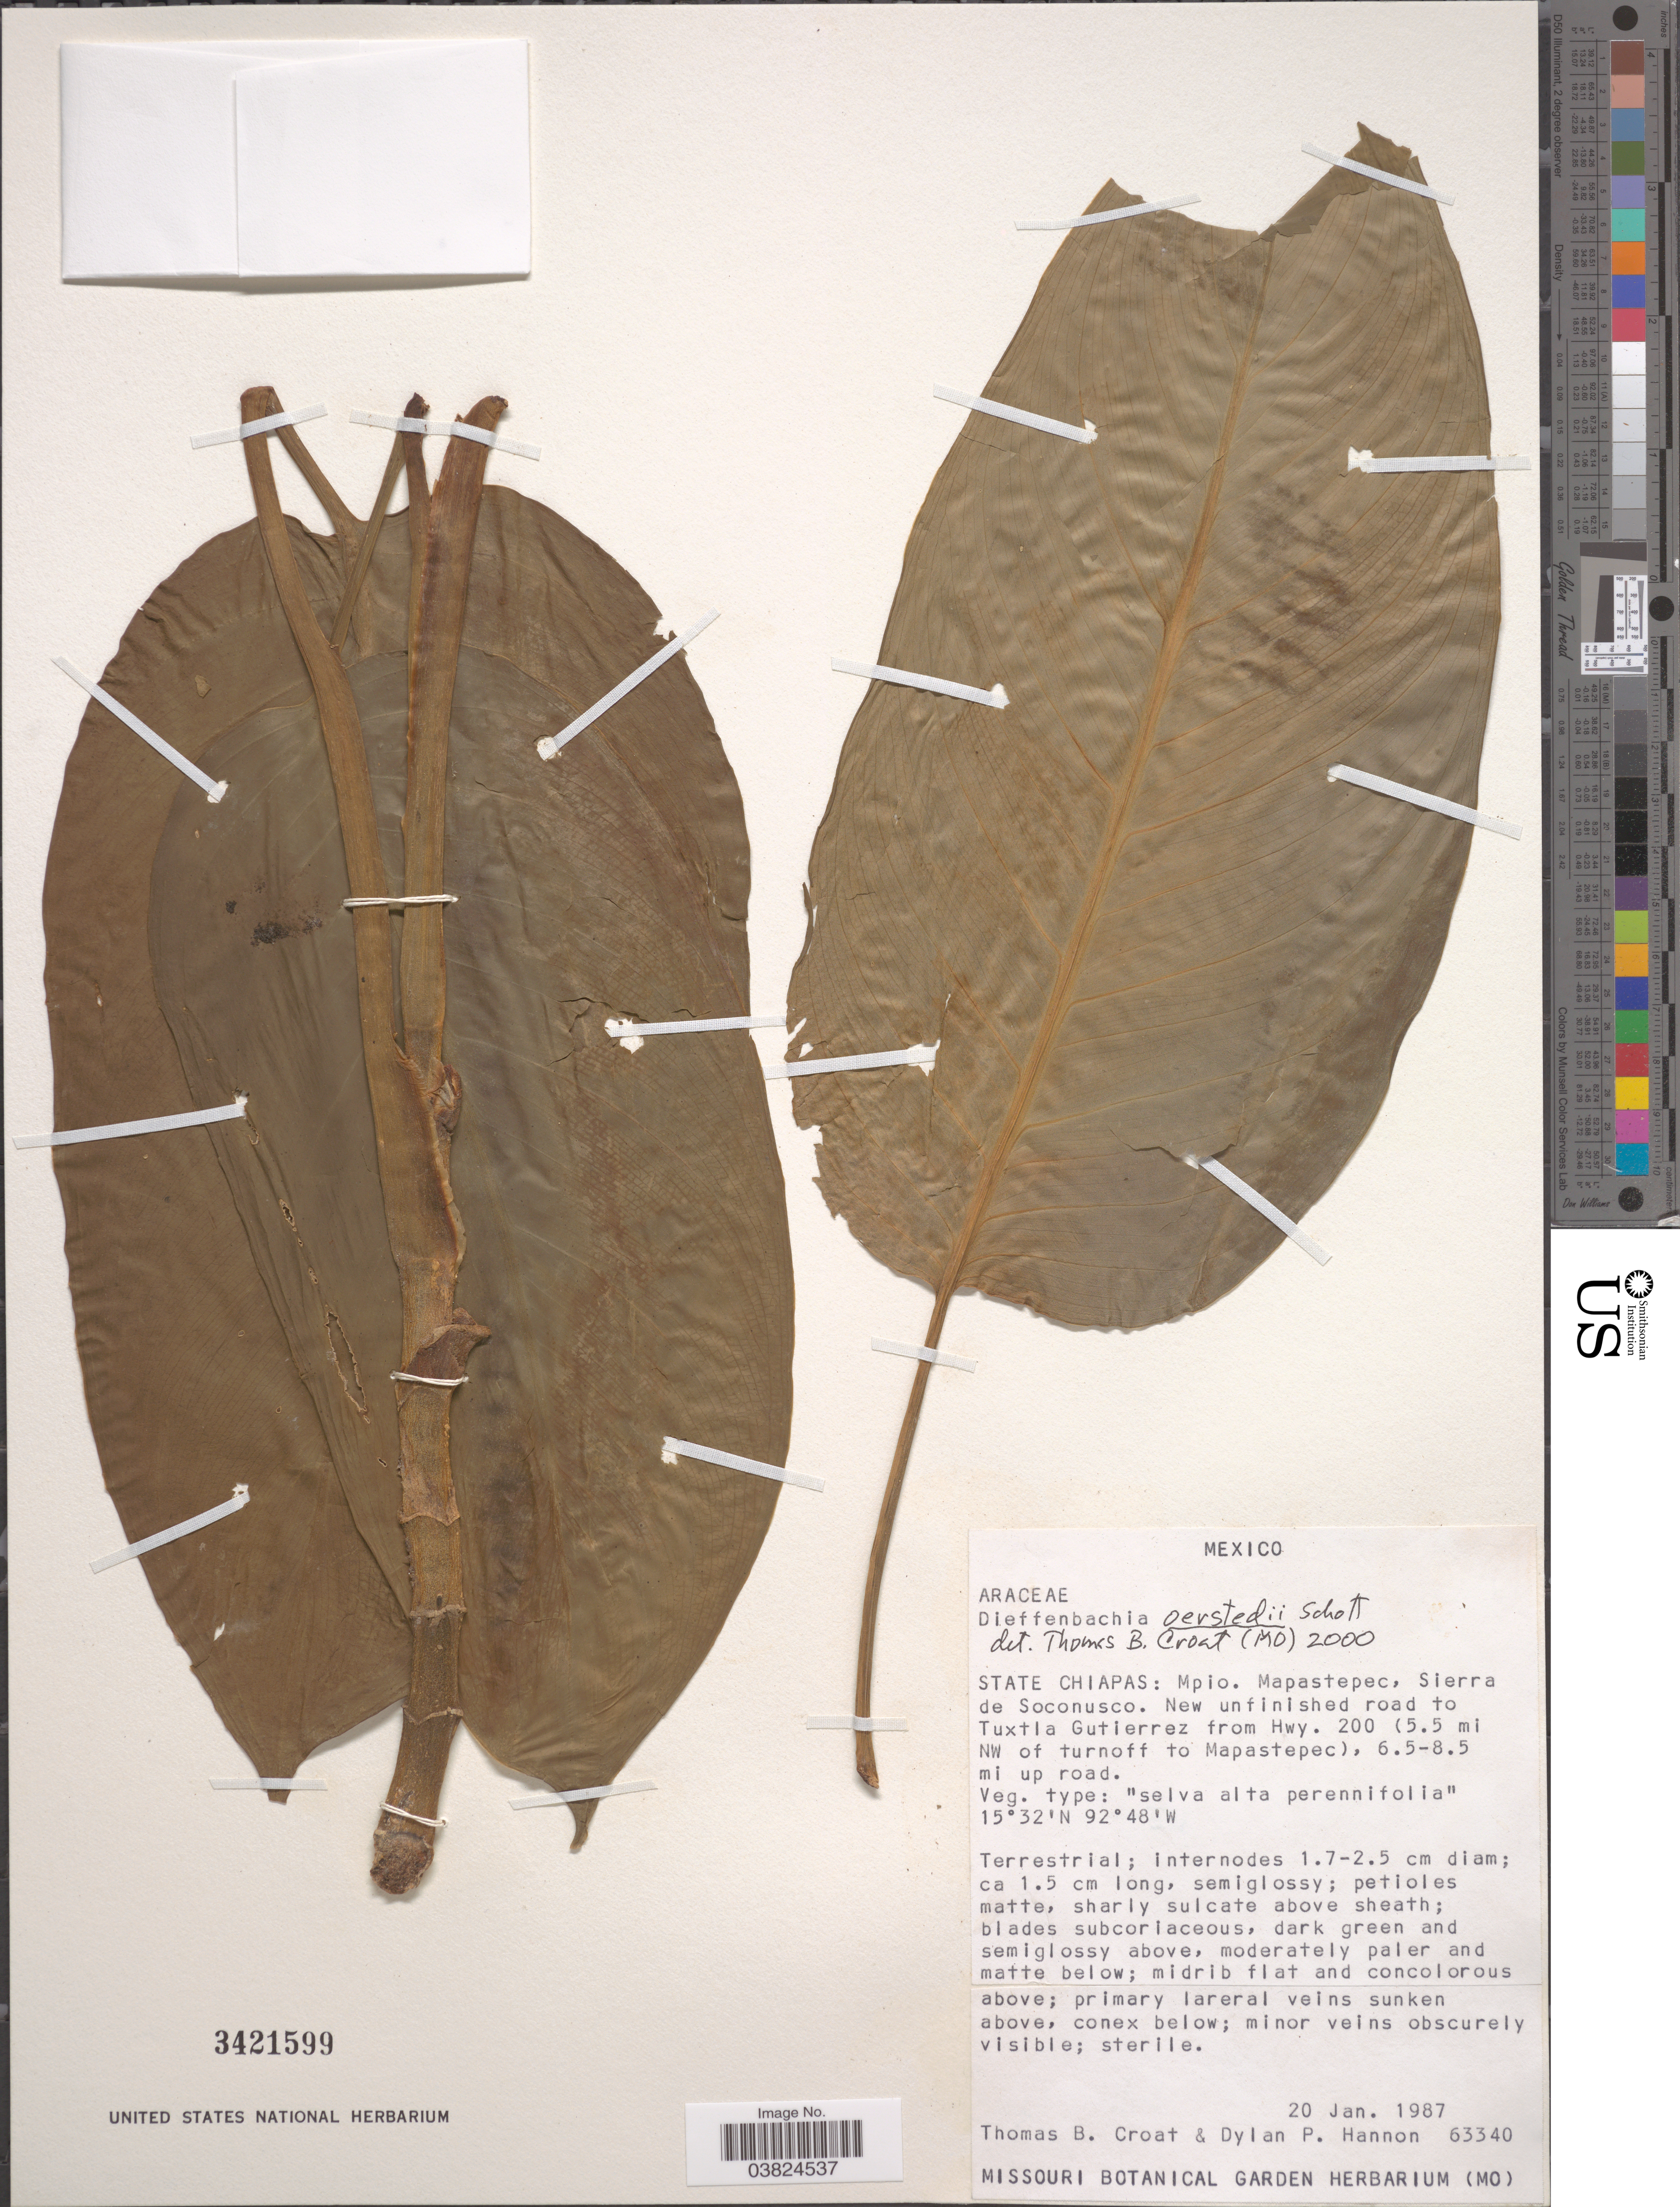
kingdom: Plantae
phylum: Tracheophyta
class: Liliopsida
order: Alismatales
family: Araceae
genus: Dieffenbachia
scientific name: Dieffenbachia oerstedii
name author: Schott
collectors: T. B. Croat & D. Hannon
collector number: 63340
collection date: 1987-01-20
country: Mexico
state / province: Chiapas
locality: Mpio. Mapastepec, Sierra de Soconusco. New unfinished road to Tuxtla Gutierrez from Hwy. 200 (5.5 mi NW of turnoff to Mapastepec), 6.5-8.5 mi up to road.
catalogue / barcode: US 3421599